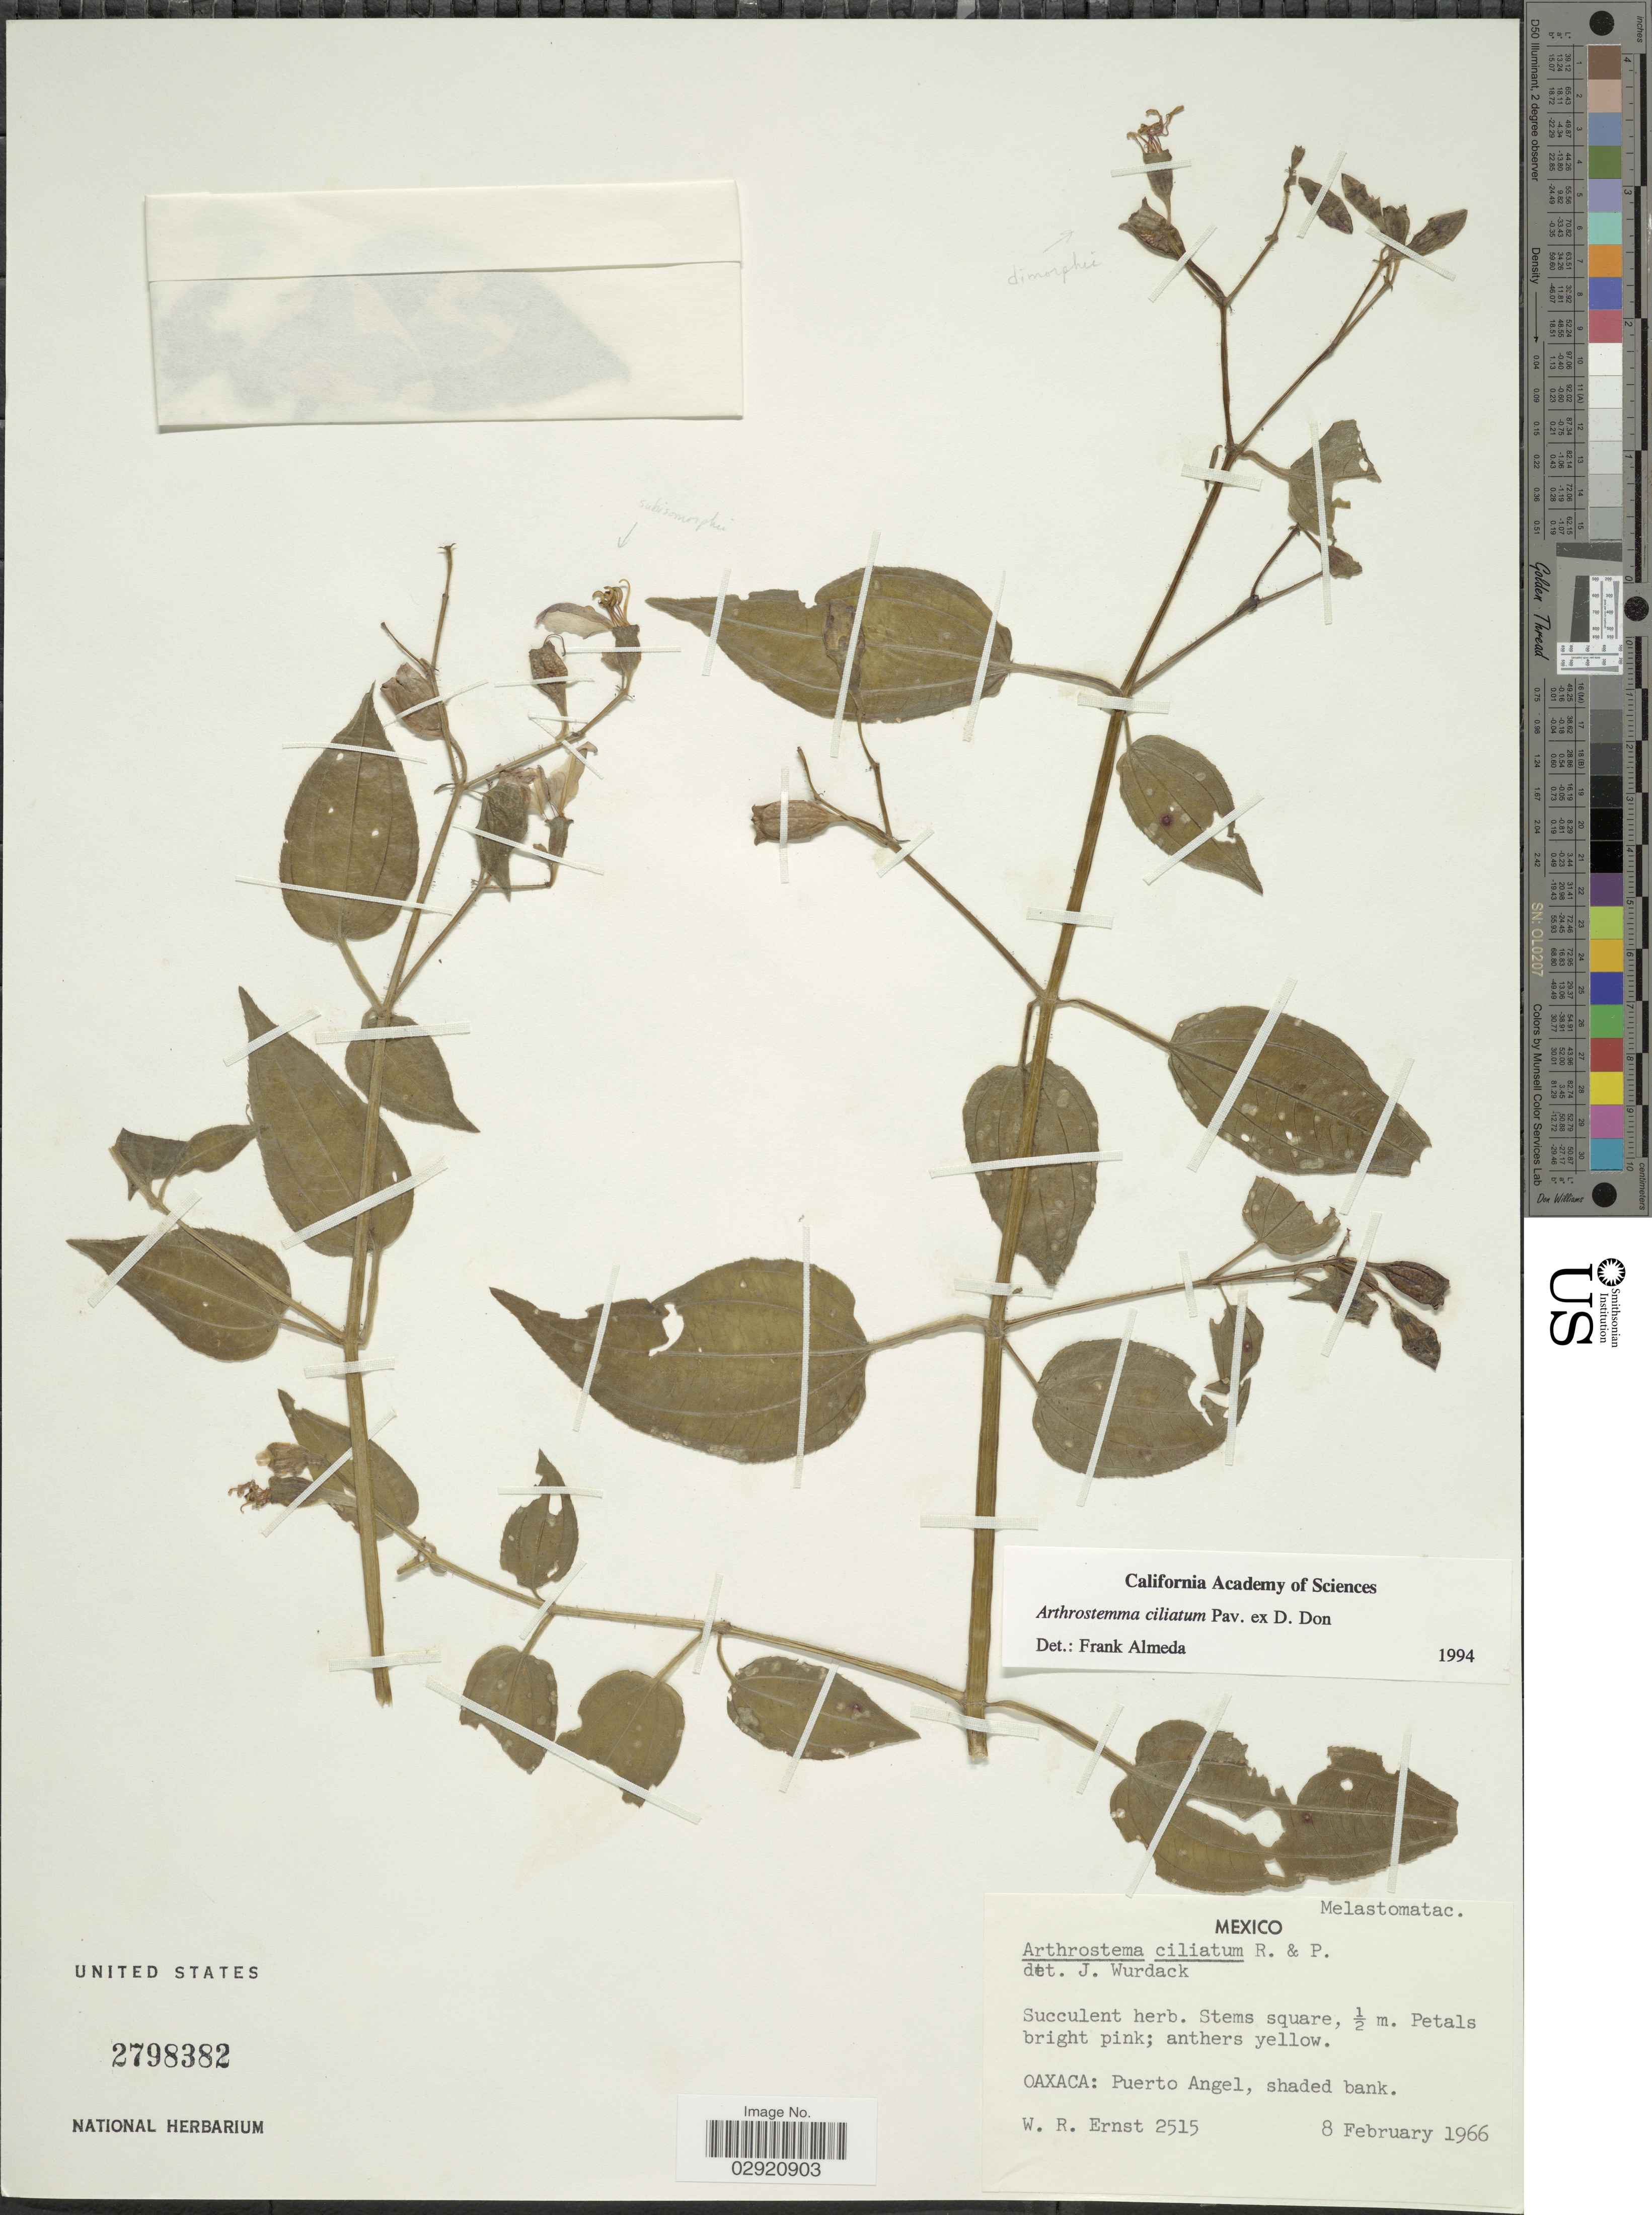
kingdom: Plantae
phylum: Tracheophyta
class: Magnoliopsida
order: Myrtales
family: Melastomataceae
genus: Arthrostemma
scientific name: Arthrostemma ciliatum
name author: Pav. ex D. Don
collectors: W. R. Ernst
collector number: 2515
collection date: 1966-02-08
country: Mexico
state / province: Oaxaca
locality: Puerto Angel.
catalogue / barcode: US 2798382